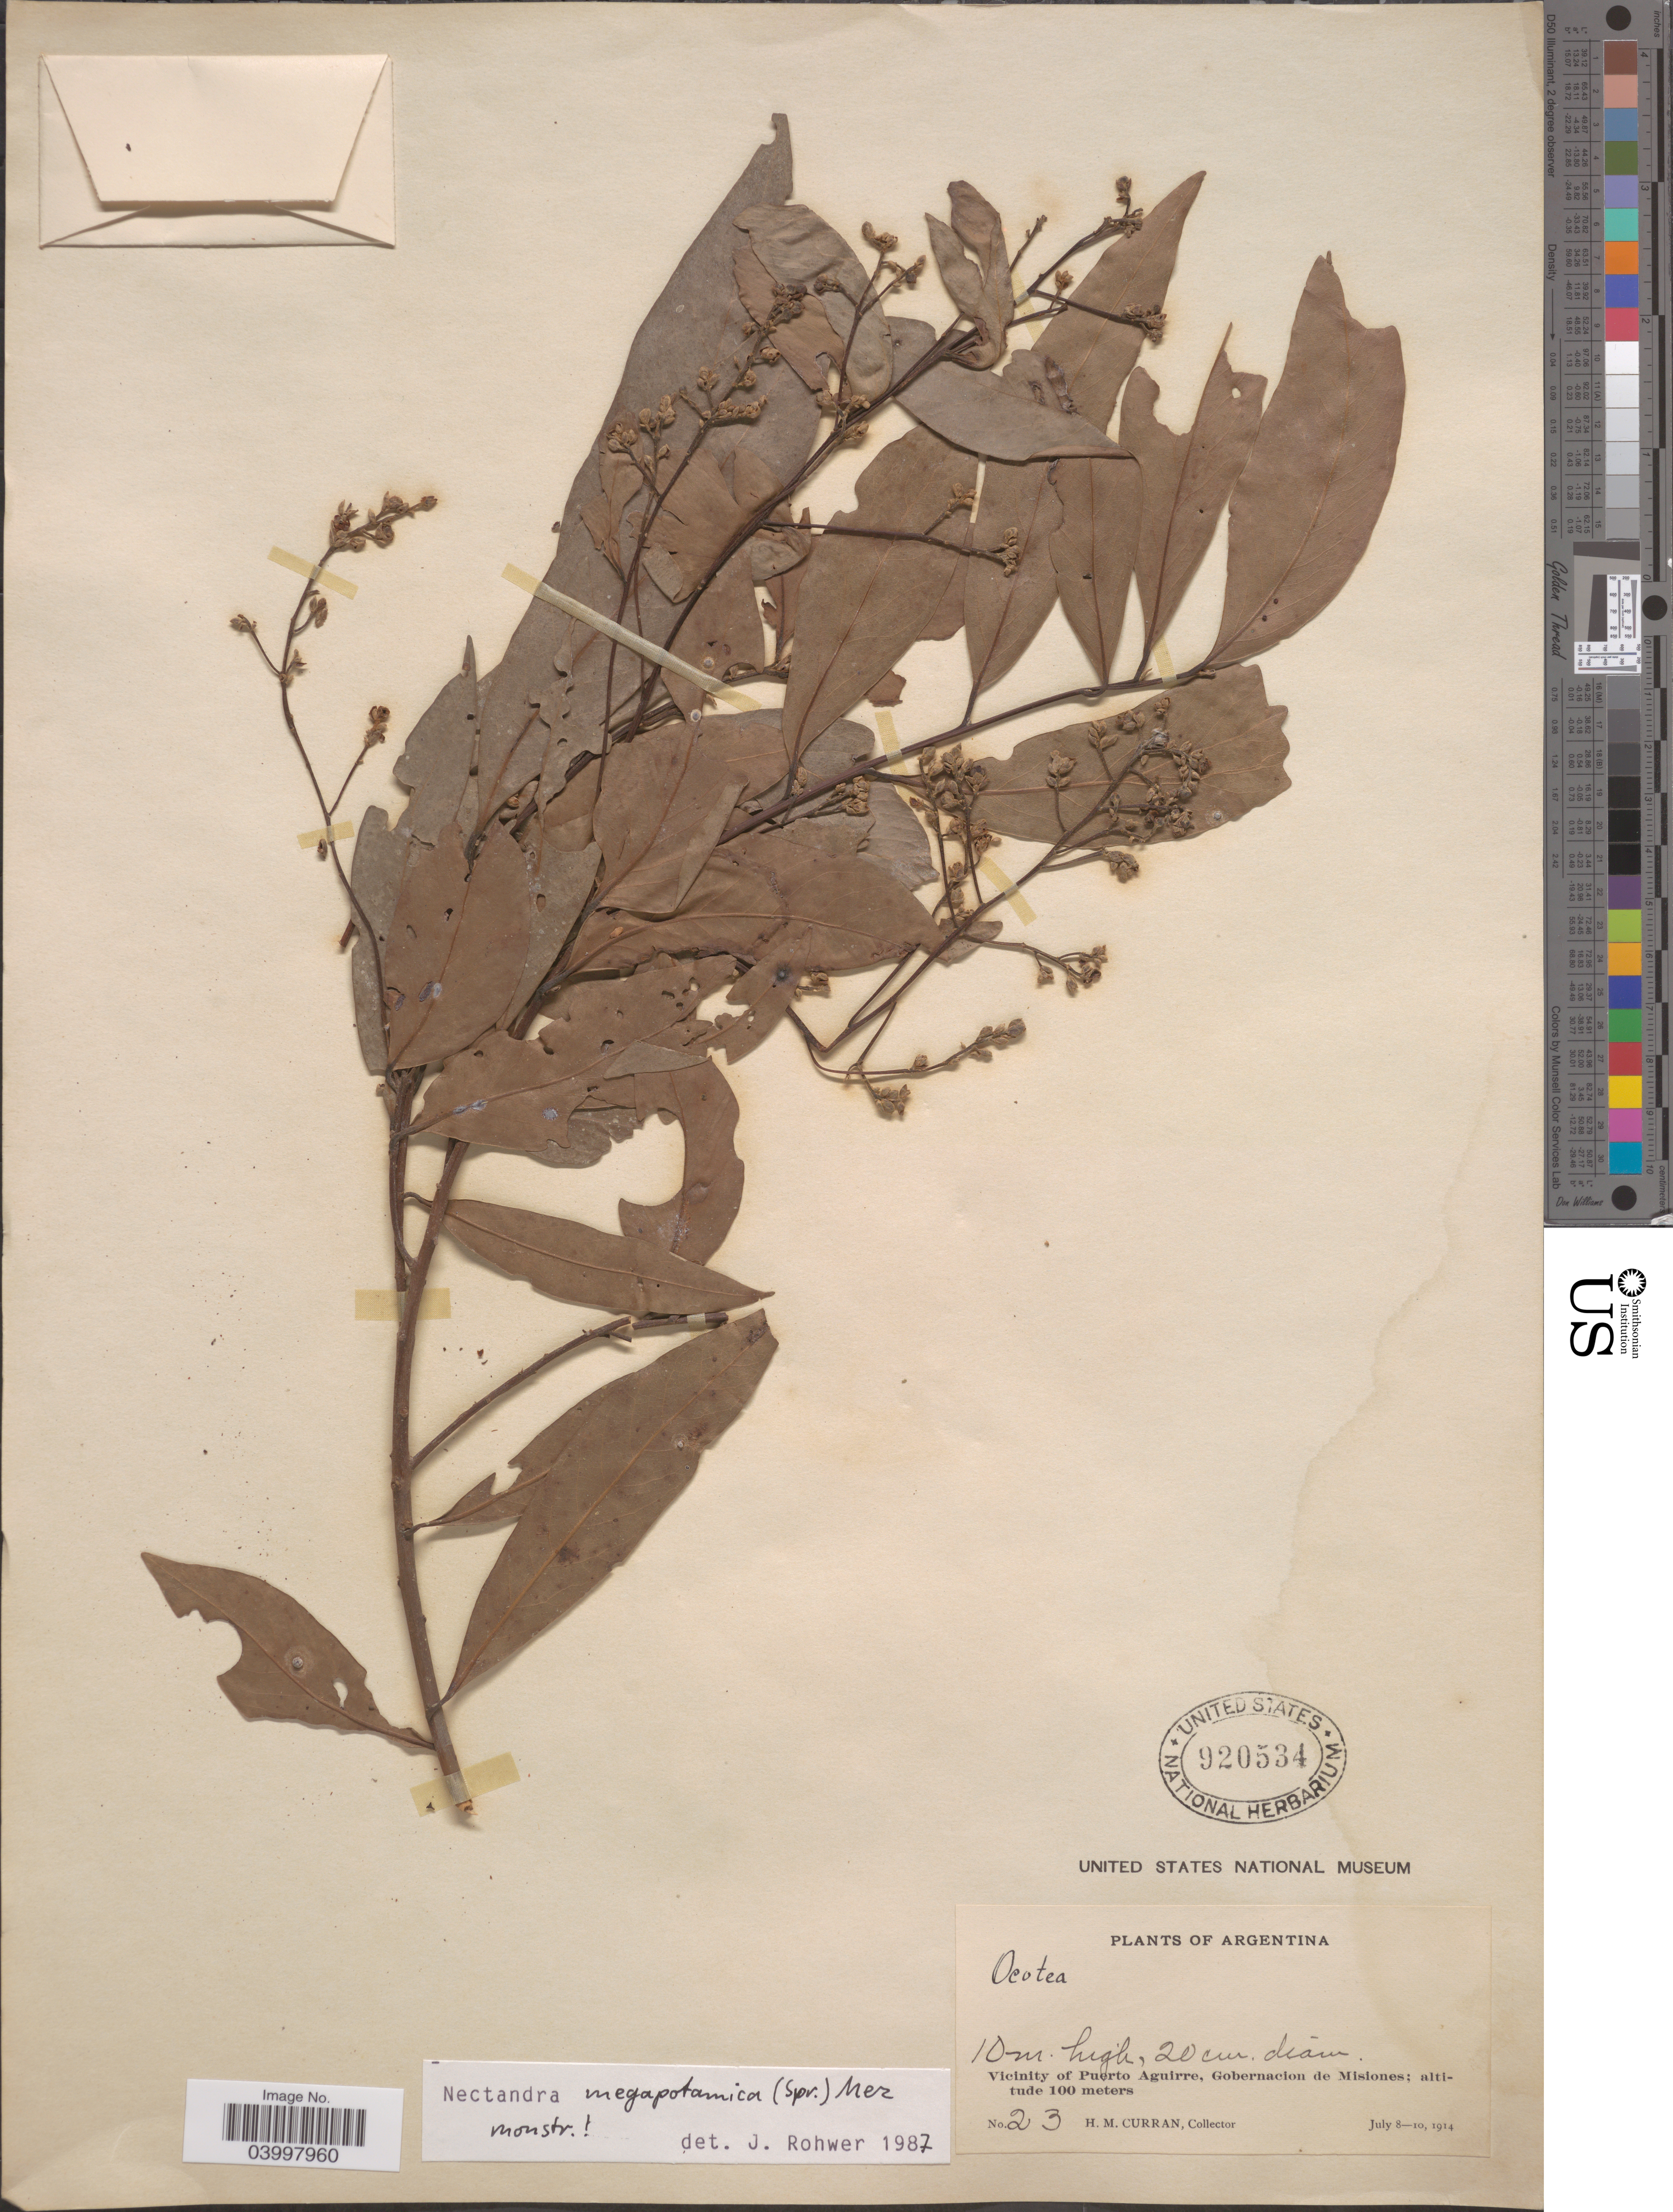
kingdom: Plantae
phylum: Tracheophyta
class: Magnoliopsida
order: Laurales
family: Lauraceae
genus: Nectandra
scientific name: Nectandra megapotamica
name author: Mez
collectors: H. M. Curran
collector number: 23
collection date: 1914-07-08/1914-07-10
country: Argentina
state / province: Misiones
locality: Vicinity of Puerto Aguirre, Gobernacion de Misiones.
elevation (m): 100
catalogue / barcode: US 920534